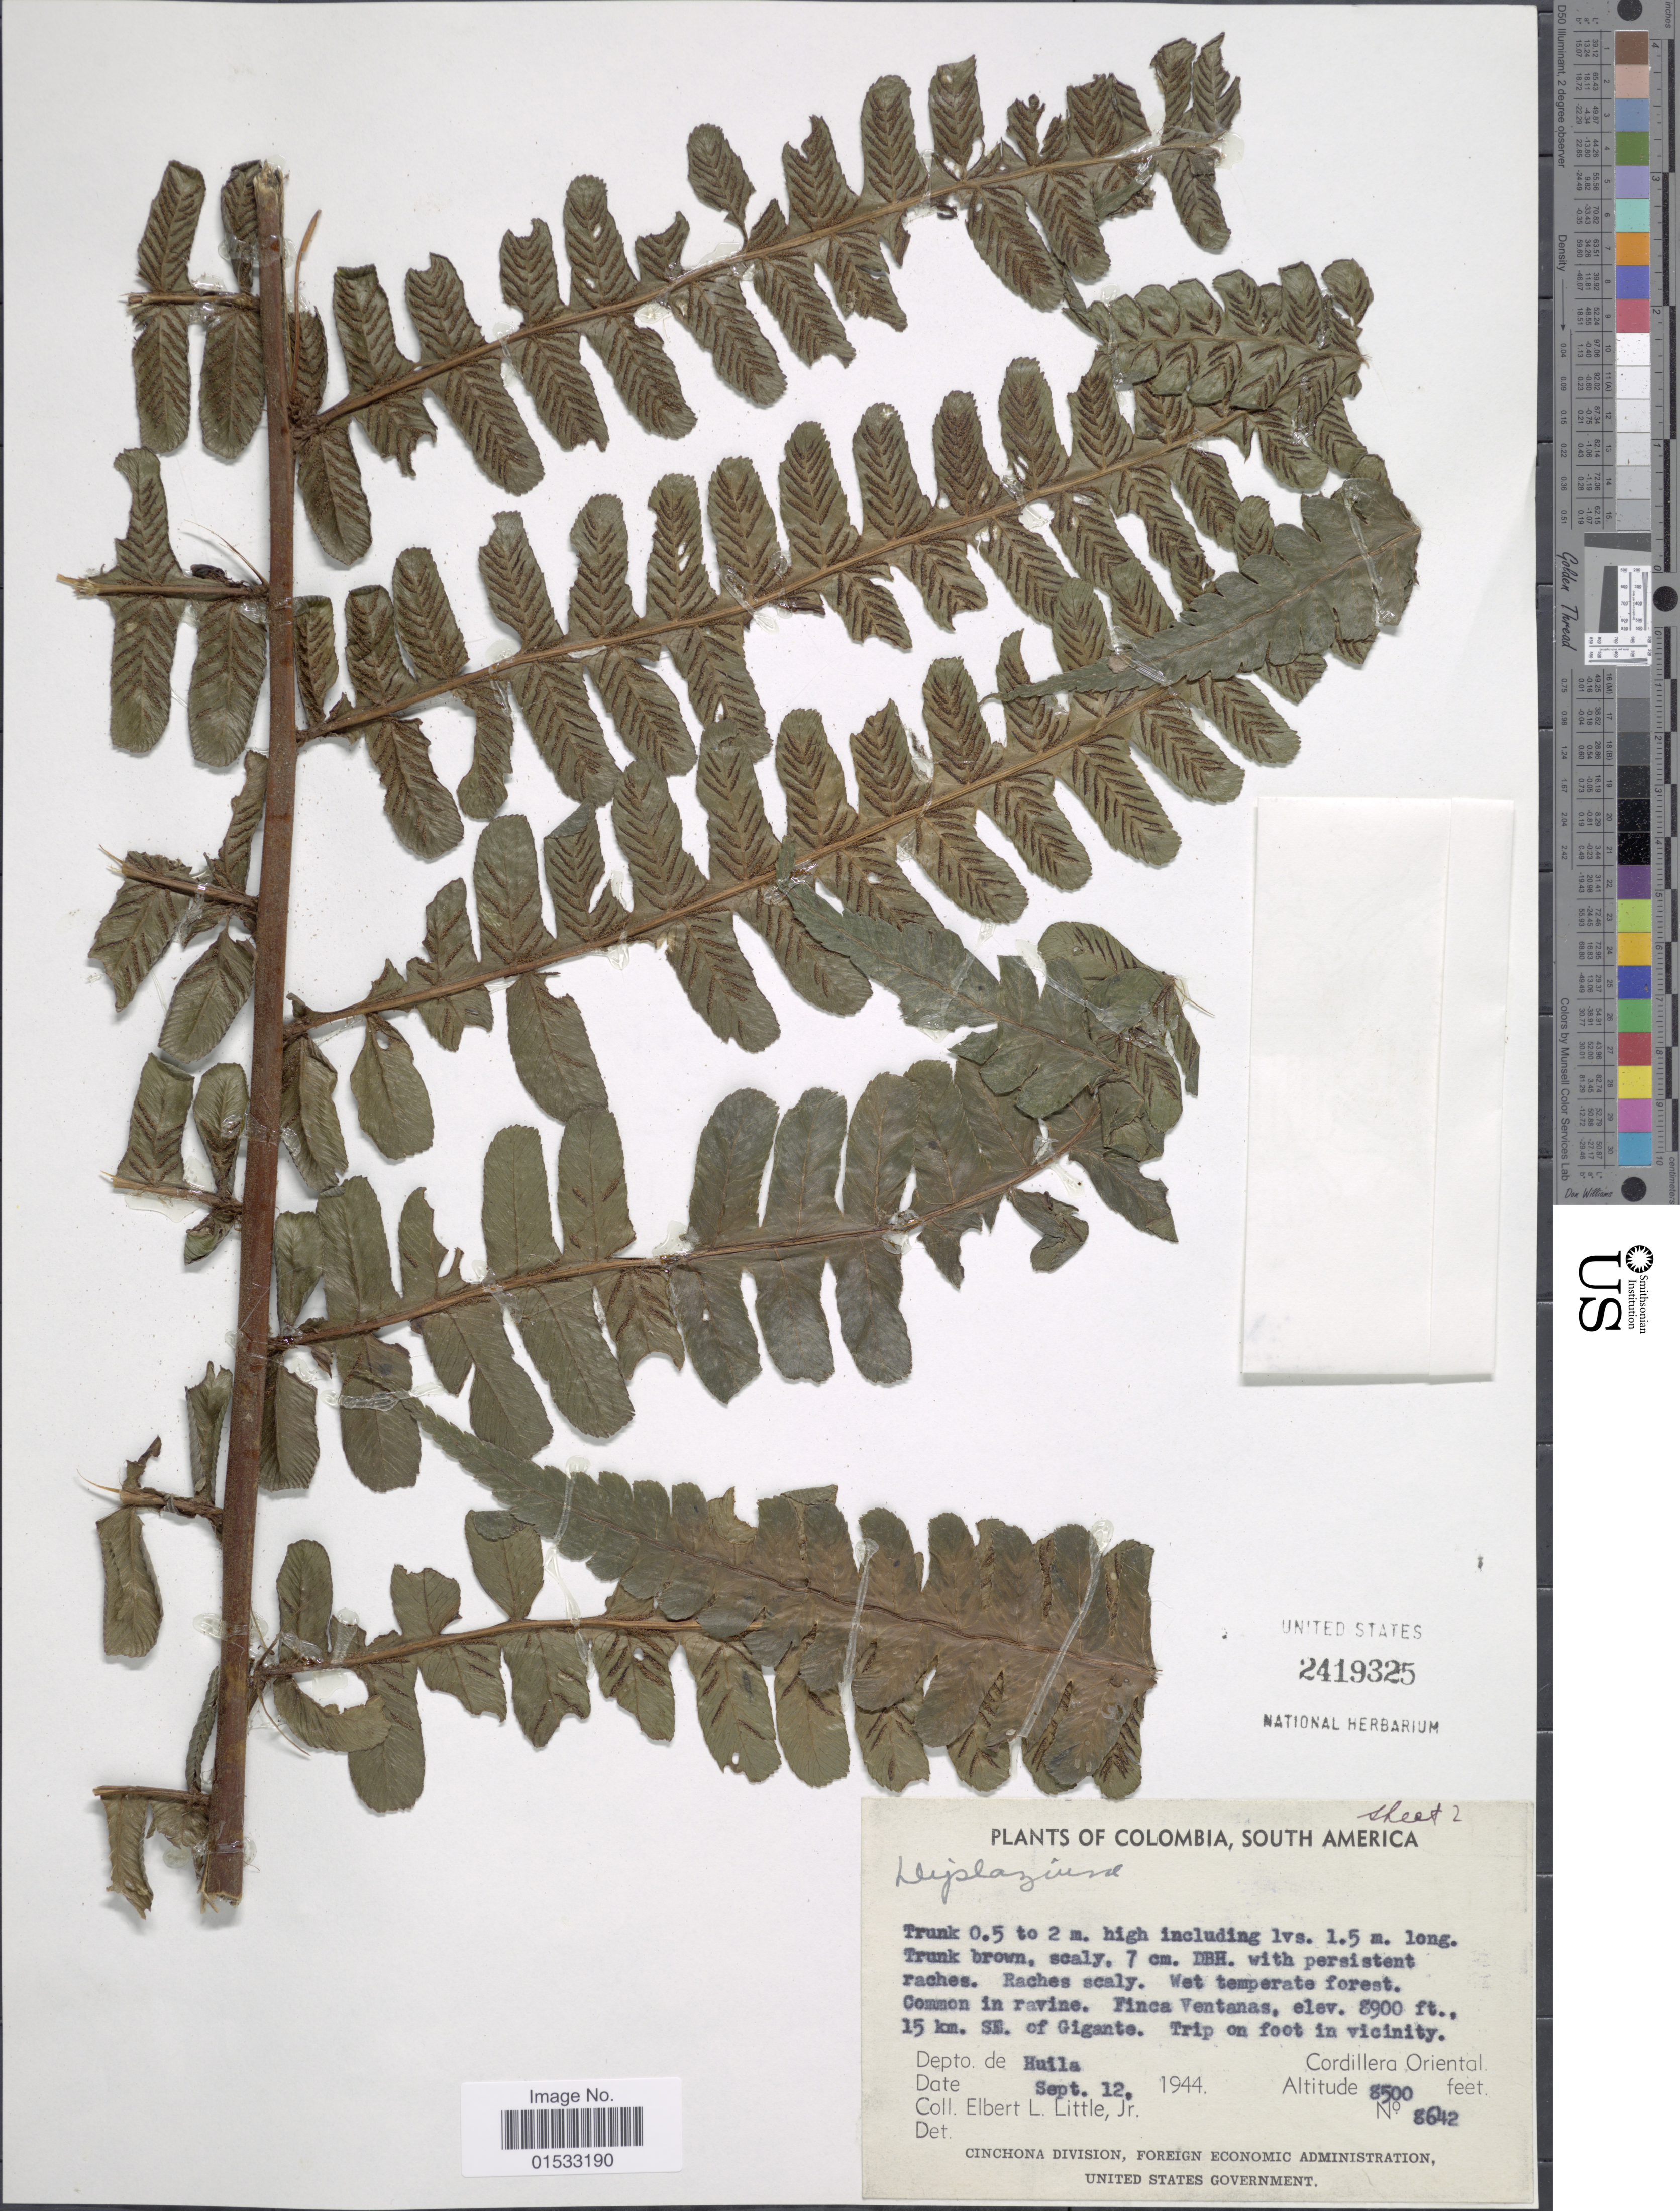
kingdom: Plantae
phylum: Tracheophyta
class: Polypodiopsida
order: Polypodiales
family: Athyriaceae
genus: Diplazium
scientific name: Diplazium subnudum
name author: H. Karst.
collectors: E. L. Little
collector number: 8642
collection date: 1944-09-12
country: Colombia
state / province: Huila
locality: South America, Finca Ventanas, 15 km. SE. of Gigante, Cordillera Oriental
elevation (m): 2591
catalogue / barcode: US 2419325